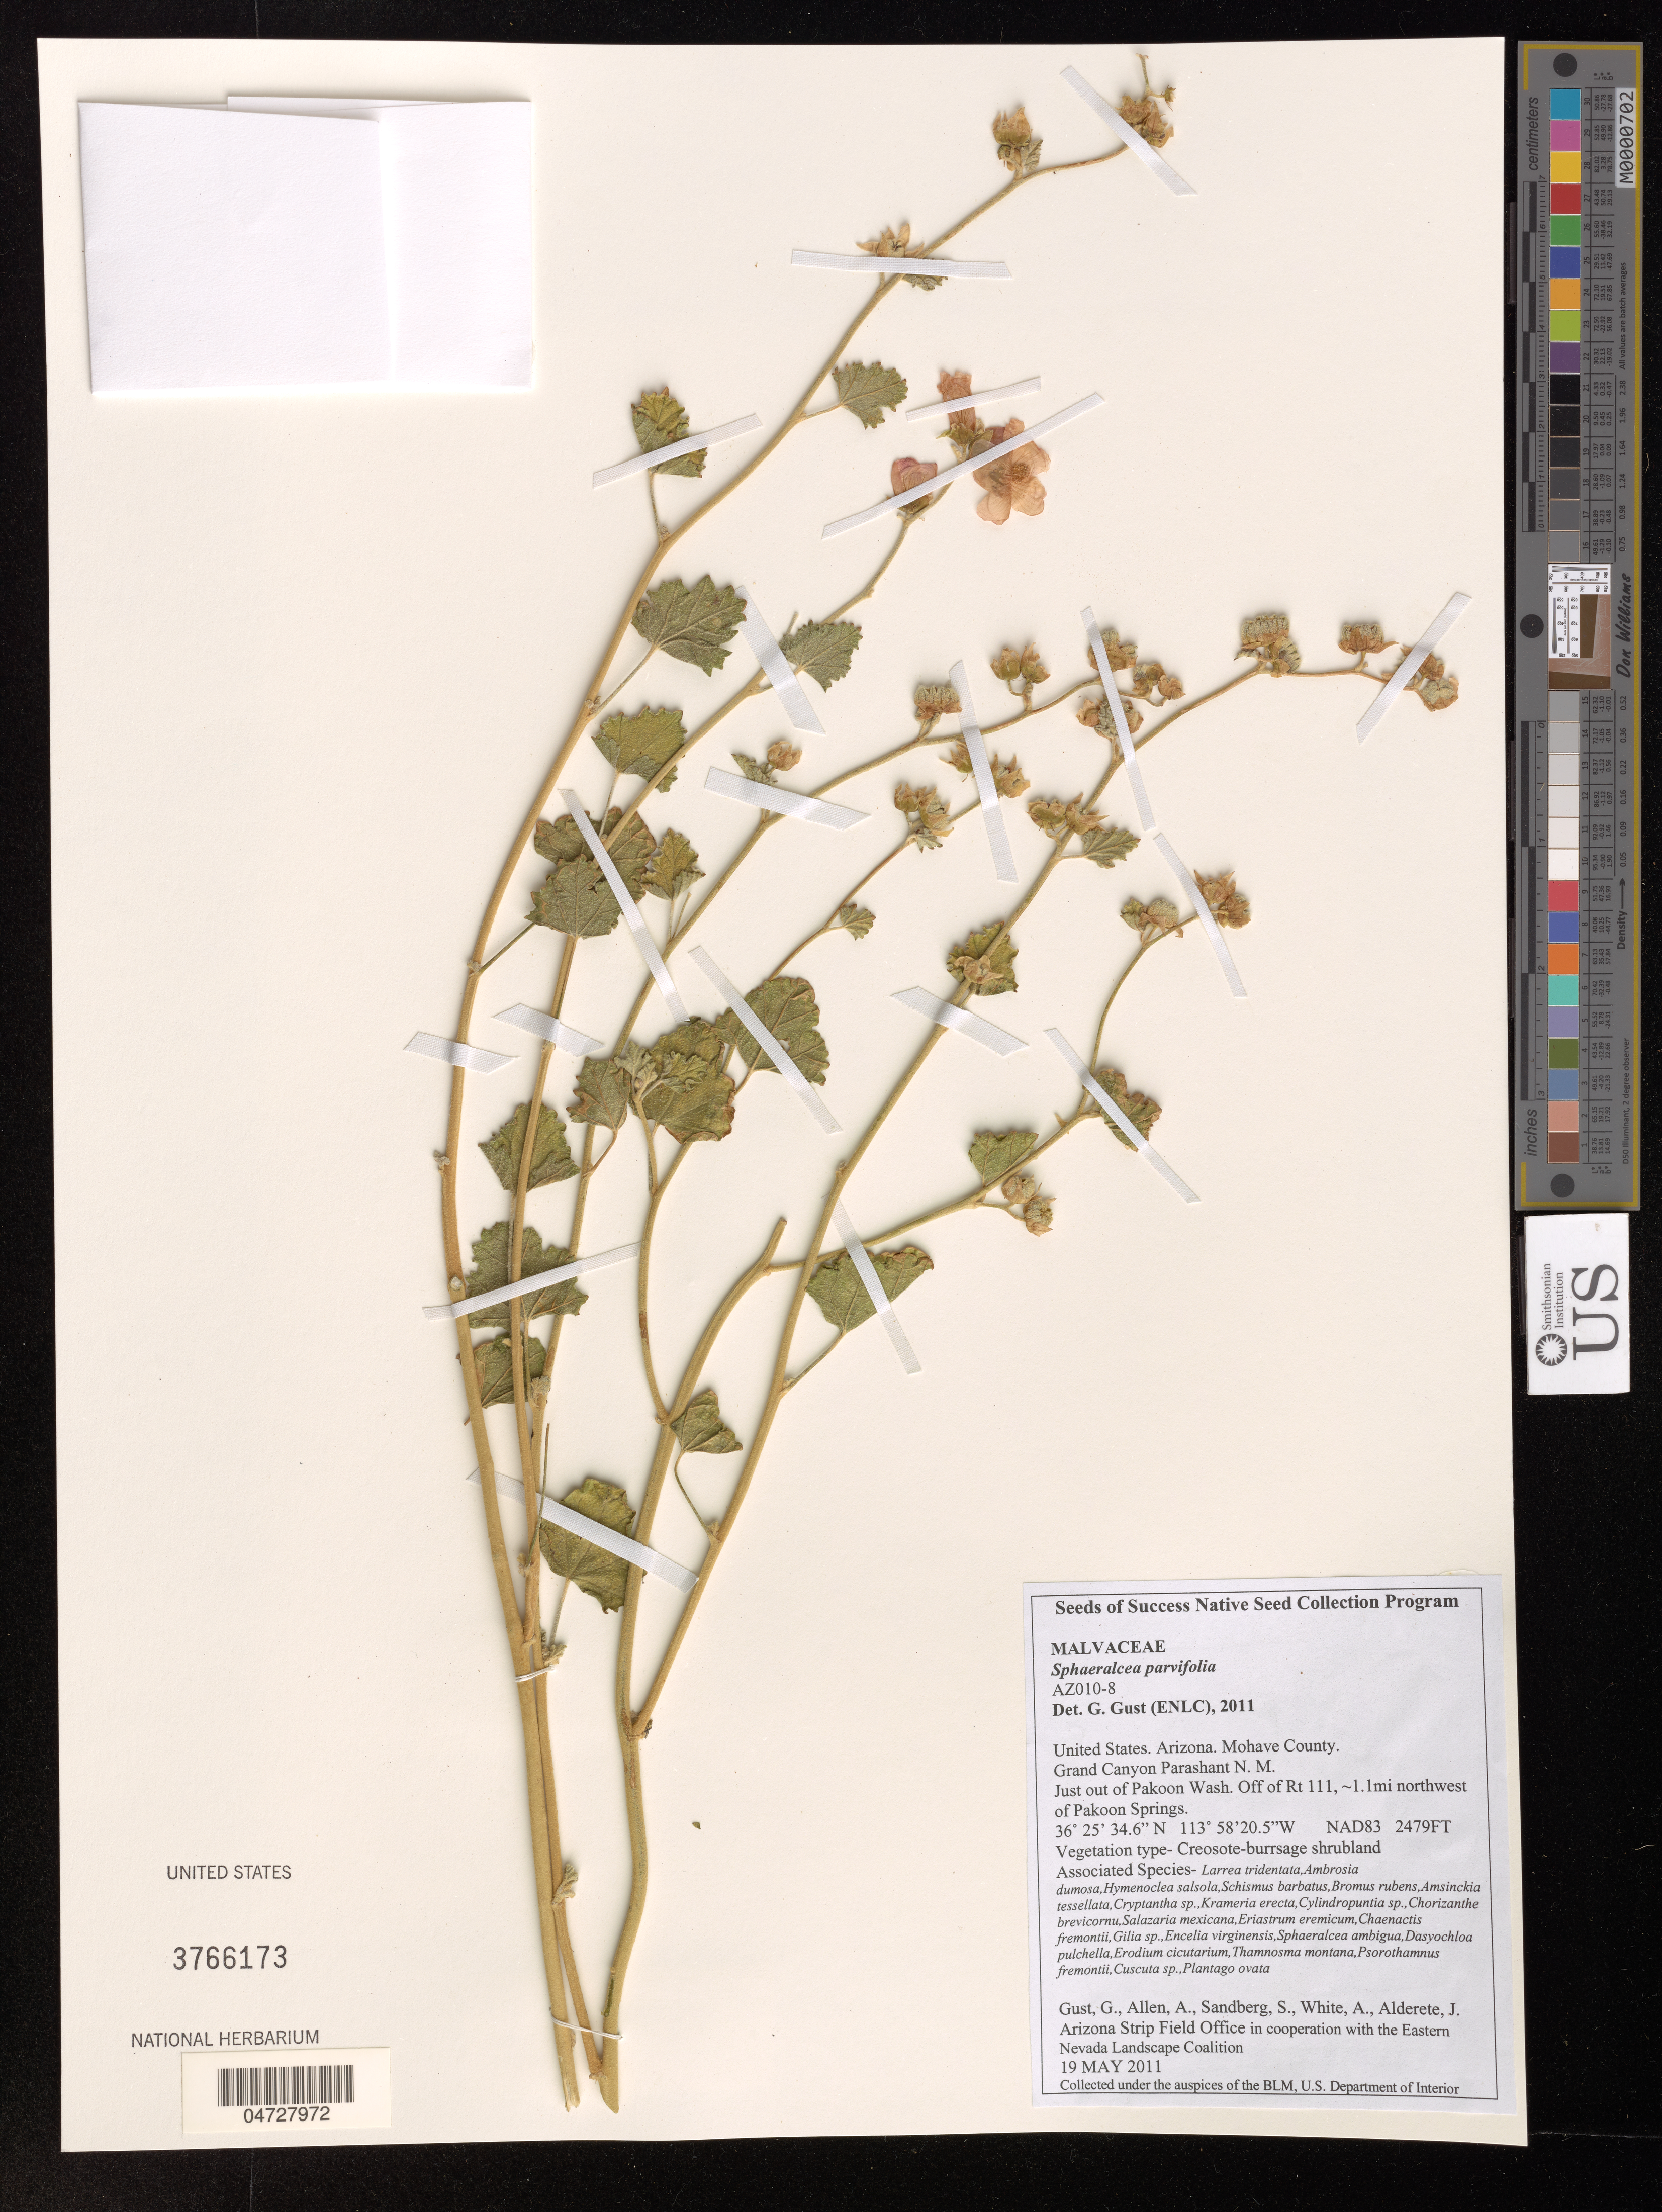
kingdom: Plantae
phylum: Tracheophyta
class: Magnoliopsida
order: Malvales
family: Malvaceae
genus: Sphaeralcea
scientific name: Sphaeralcea parvifolia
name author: A. Nelson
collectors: G. Gust, A. Allen, S. Sandberg & A. White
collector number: AZ010-8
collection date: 2011-05-19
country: United States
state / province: Arizona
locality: Mohave County. Grand Canyon Parashant N. M. Just out of Pakoon Wash. Off of Rt 111, 1.1 mi northwest of Pakoon Springs.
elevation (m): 756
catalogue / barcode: US 3766173